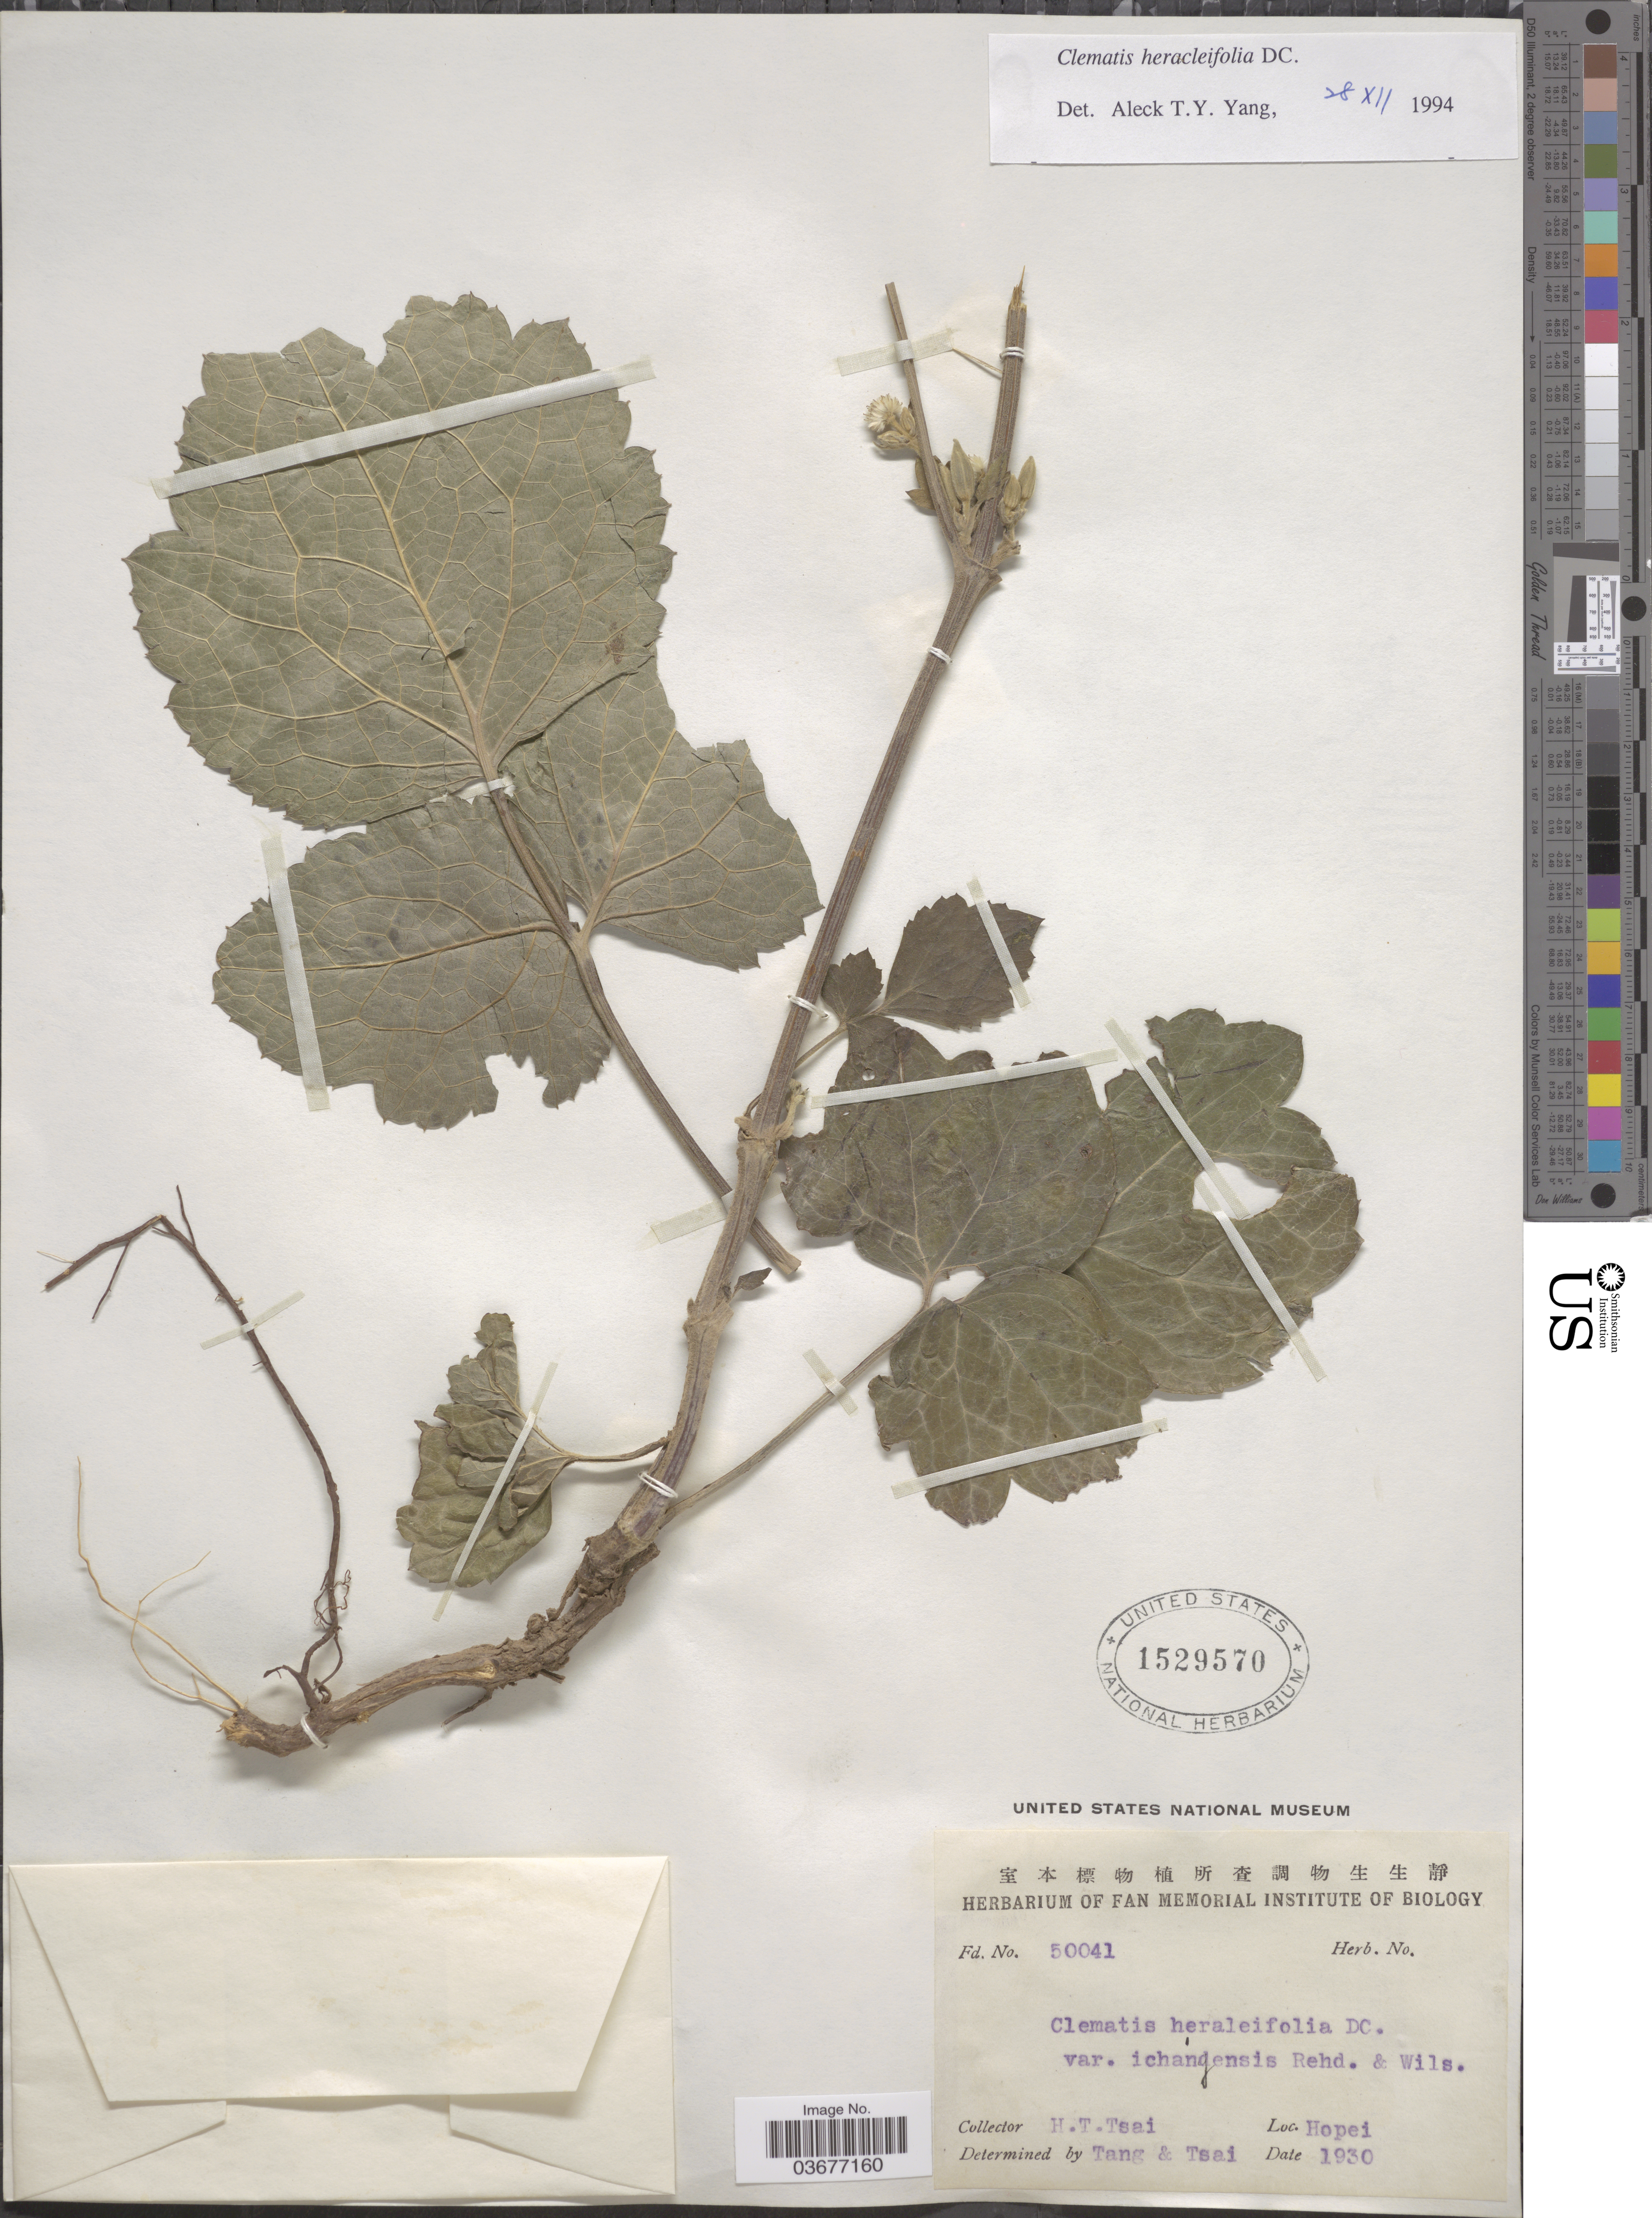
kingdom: Plantae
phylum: Tracheophyta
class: Magnoliopsida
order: Ranunculales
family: Ranunculaceae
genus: Clematis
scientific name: Clematis heracleifolia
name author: DC.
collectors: H. Tsai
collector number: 50041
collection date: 1930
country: China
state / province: Hebei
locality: Hopei.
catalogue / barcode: US 1529570